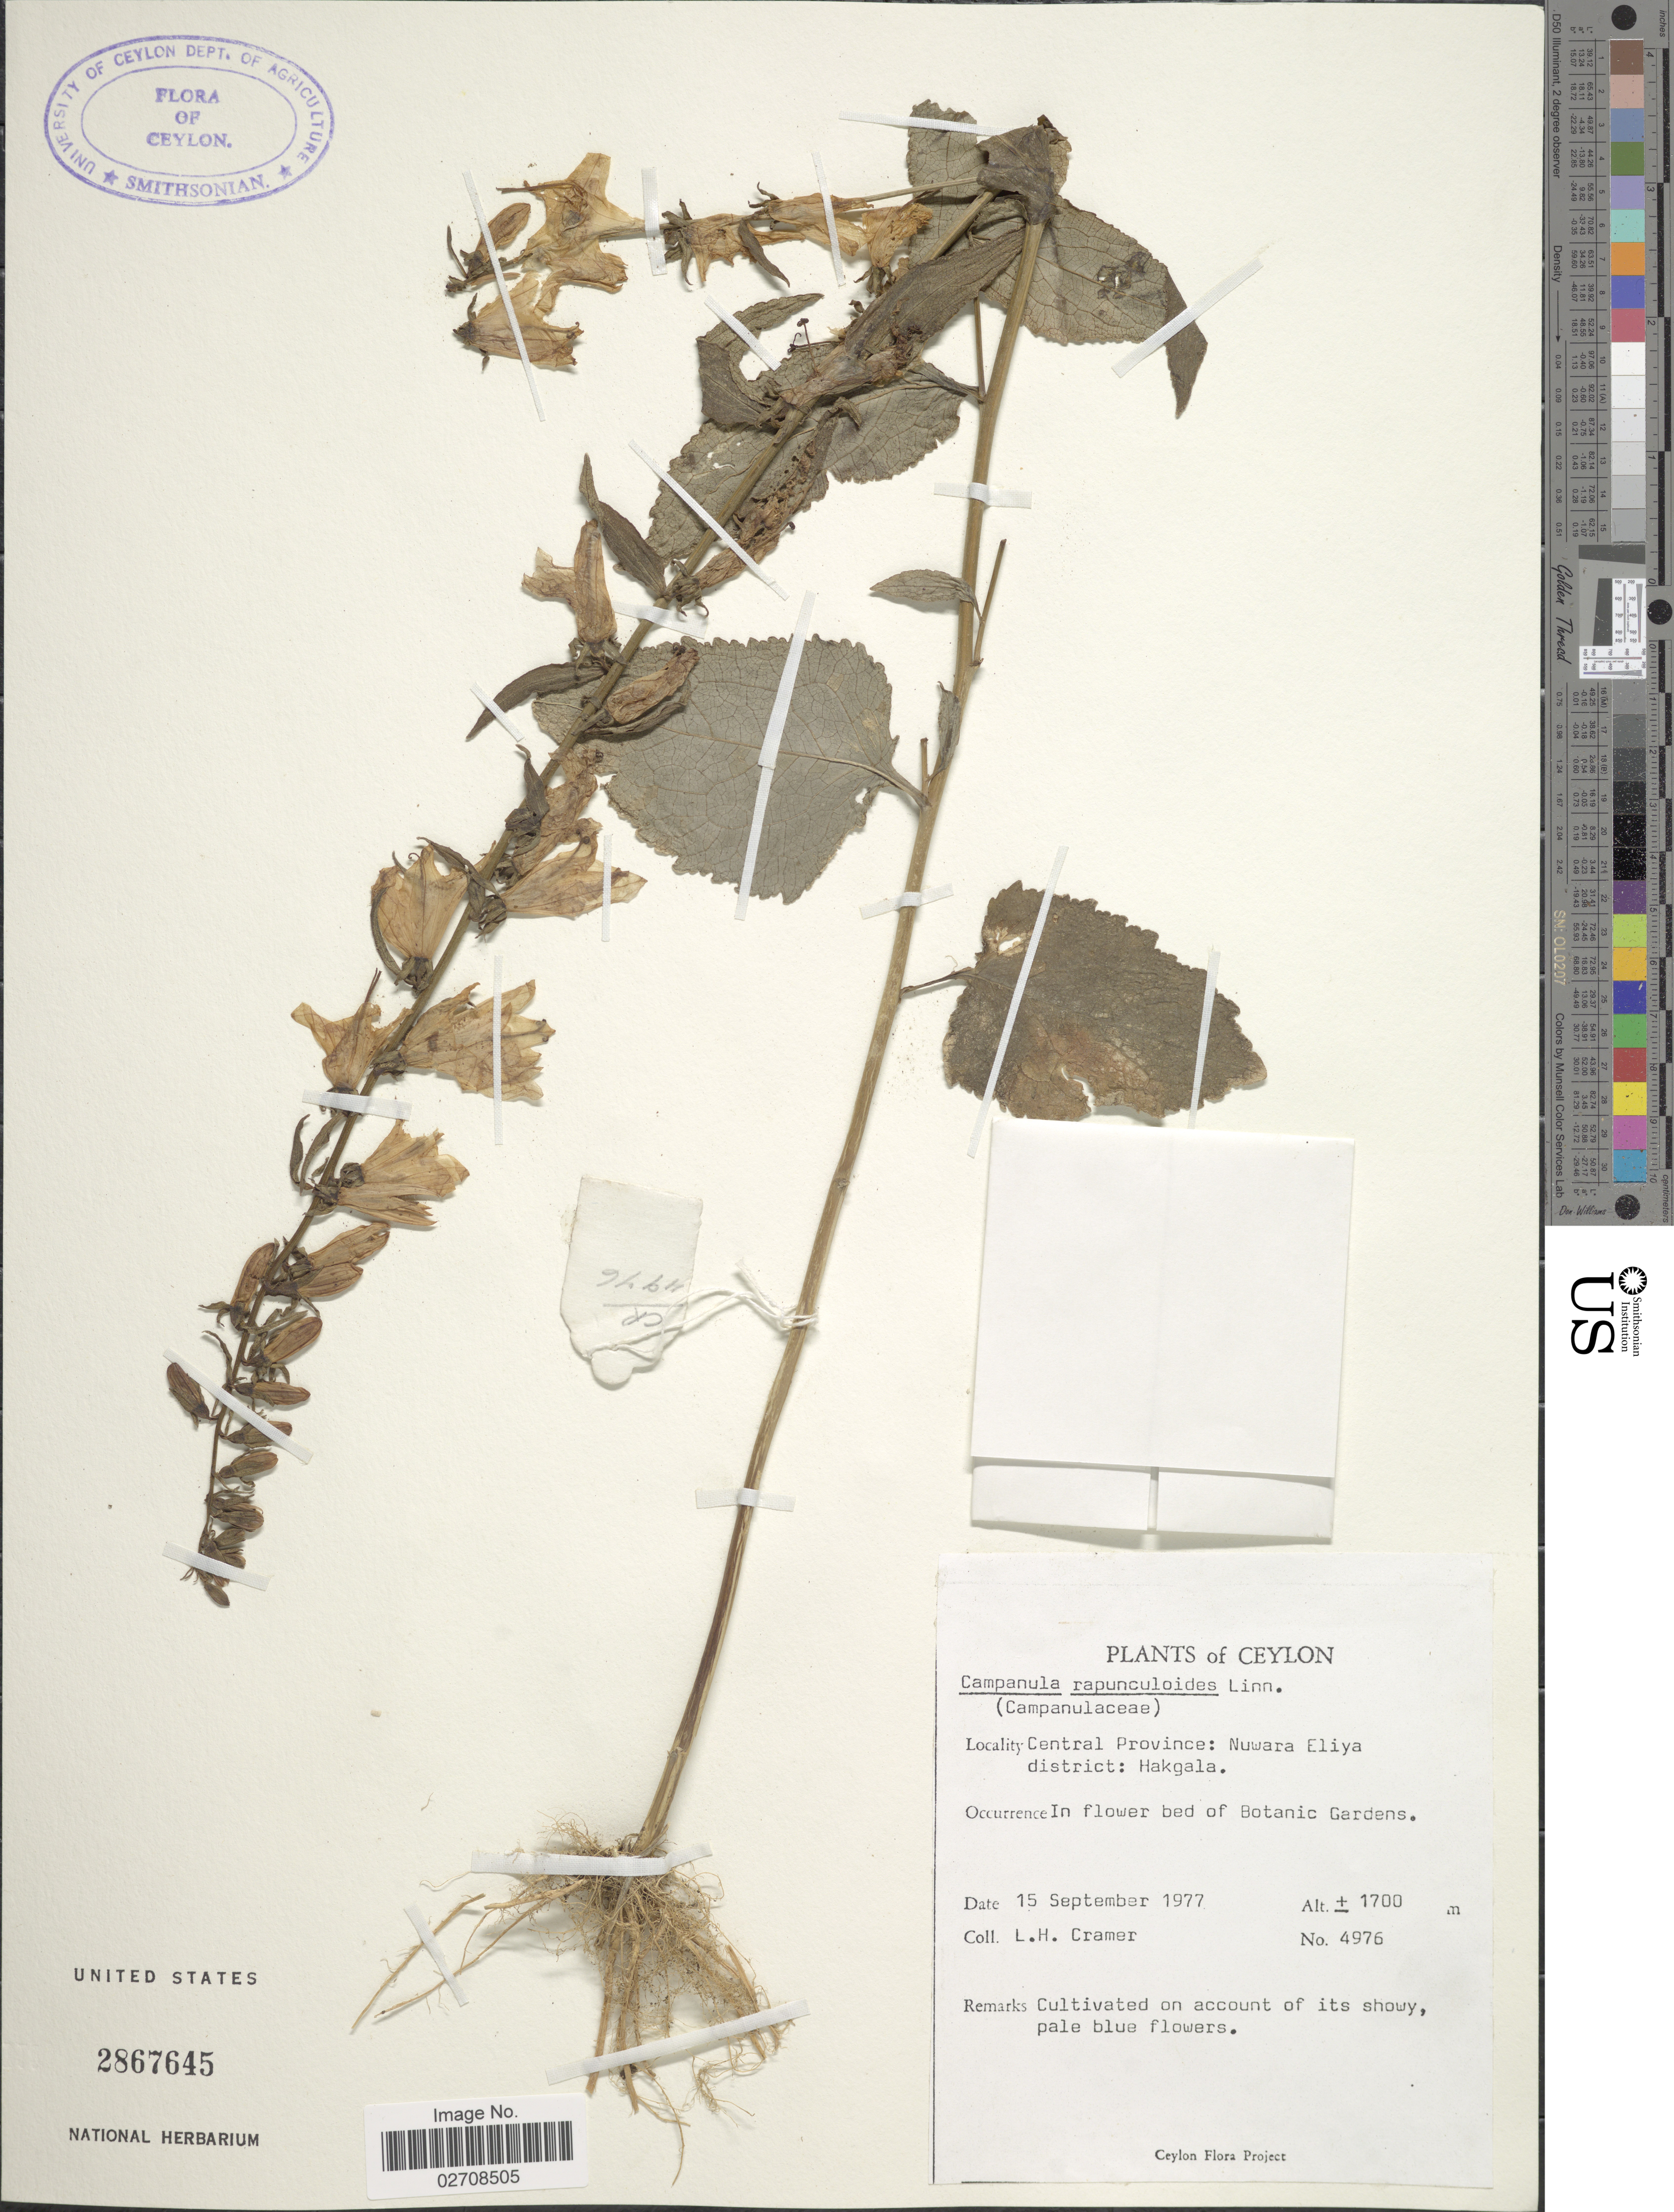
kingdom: Plantae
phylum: Tracheophyta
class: Magnoliopsida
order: Asterales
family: Campanulaceae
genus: Campanula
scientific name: Campanula rapunculoides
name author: L.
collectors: L. H. Cramer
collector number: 4976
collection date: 1977-09-15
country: Sri Lanka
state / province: Central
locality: Ceylon, Central province: Nuwara Eliya district: Hakgala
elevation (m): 1700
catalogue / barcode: US 2867645